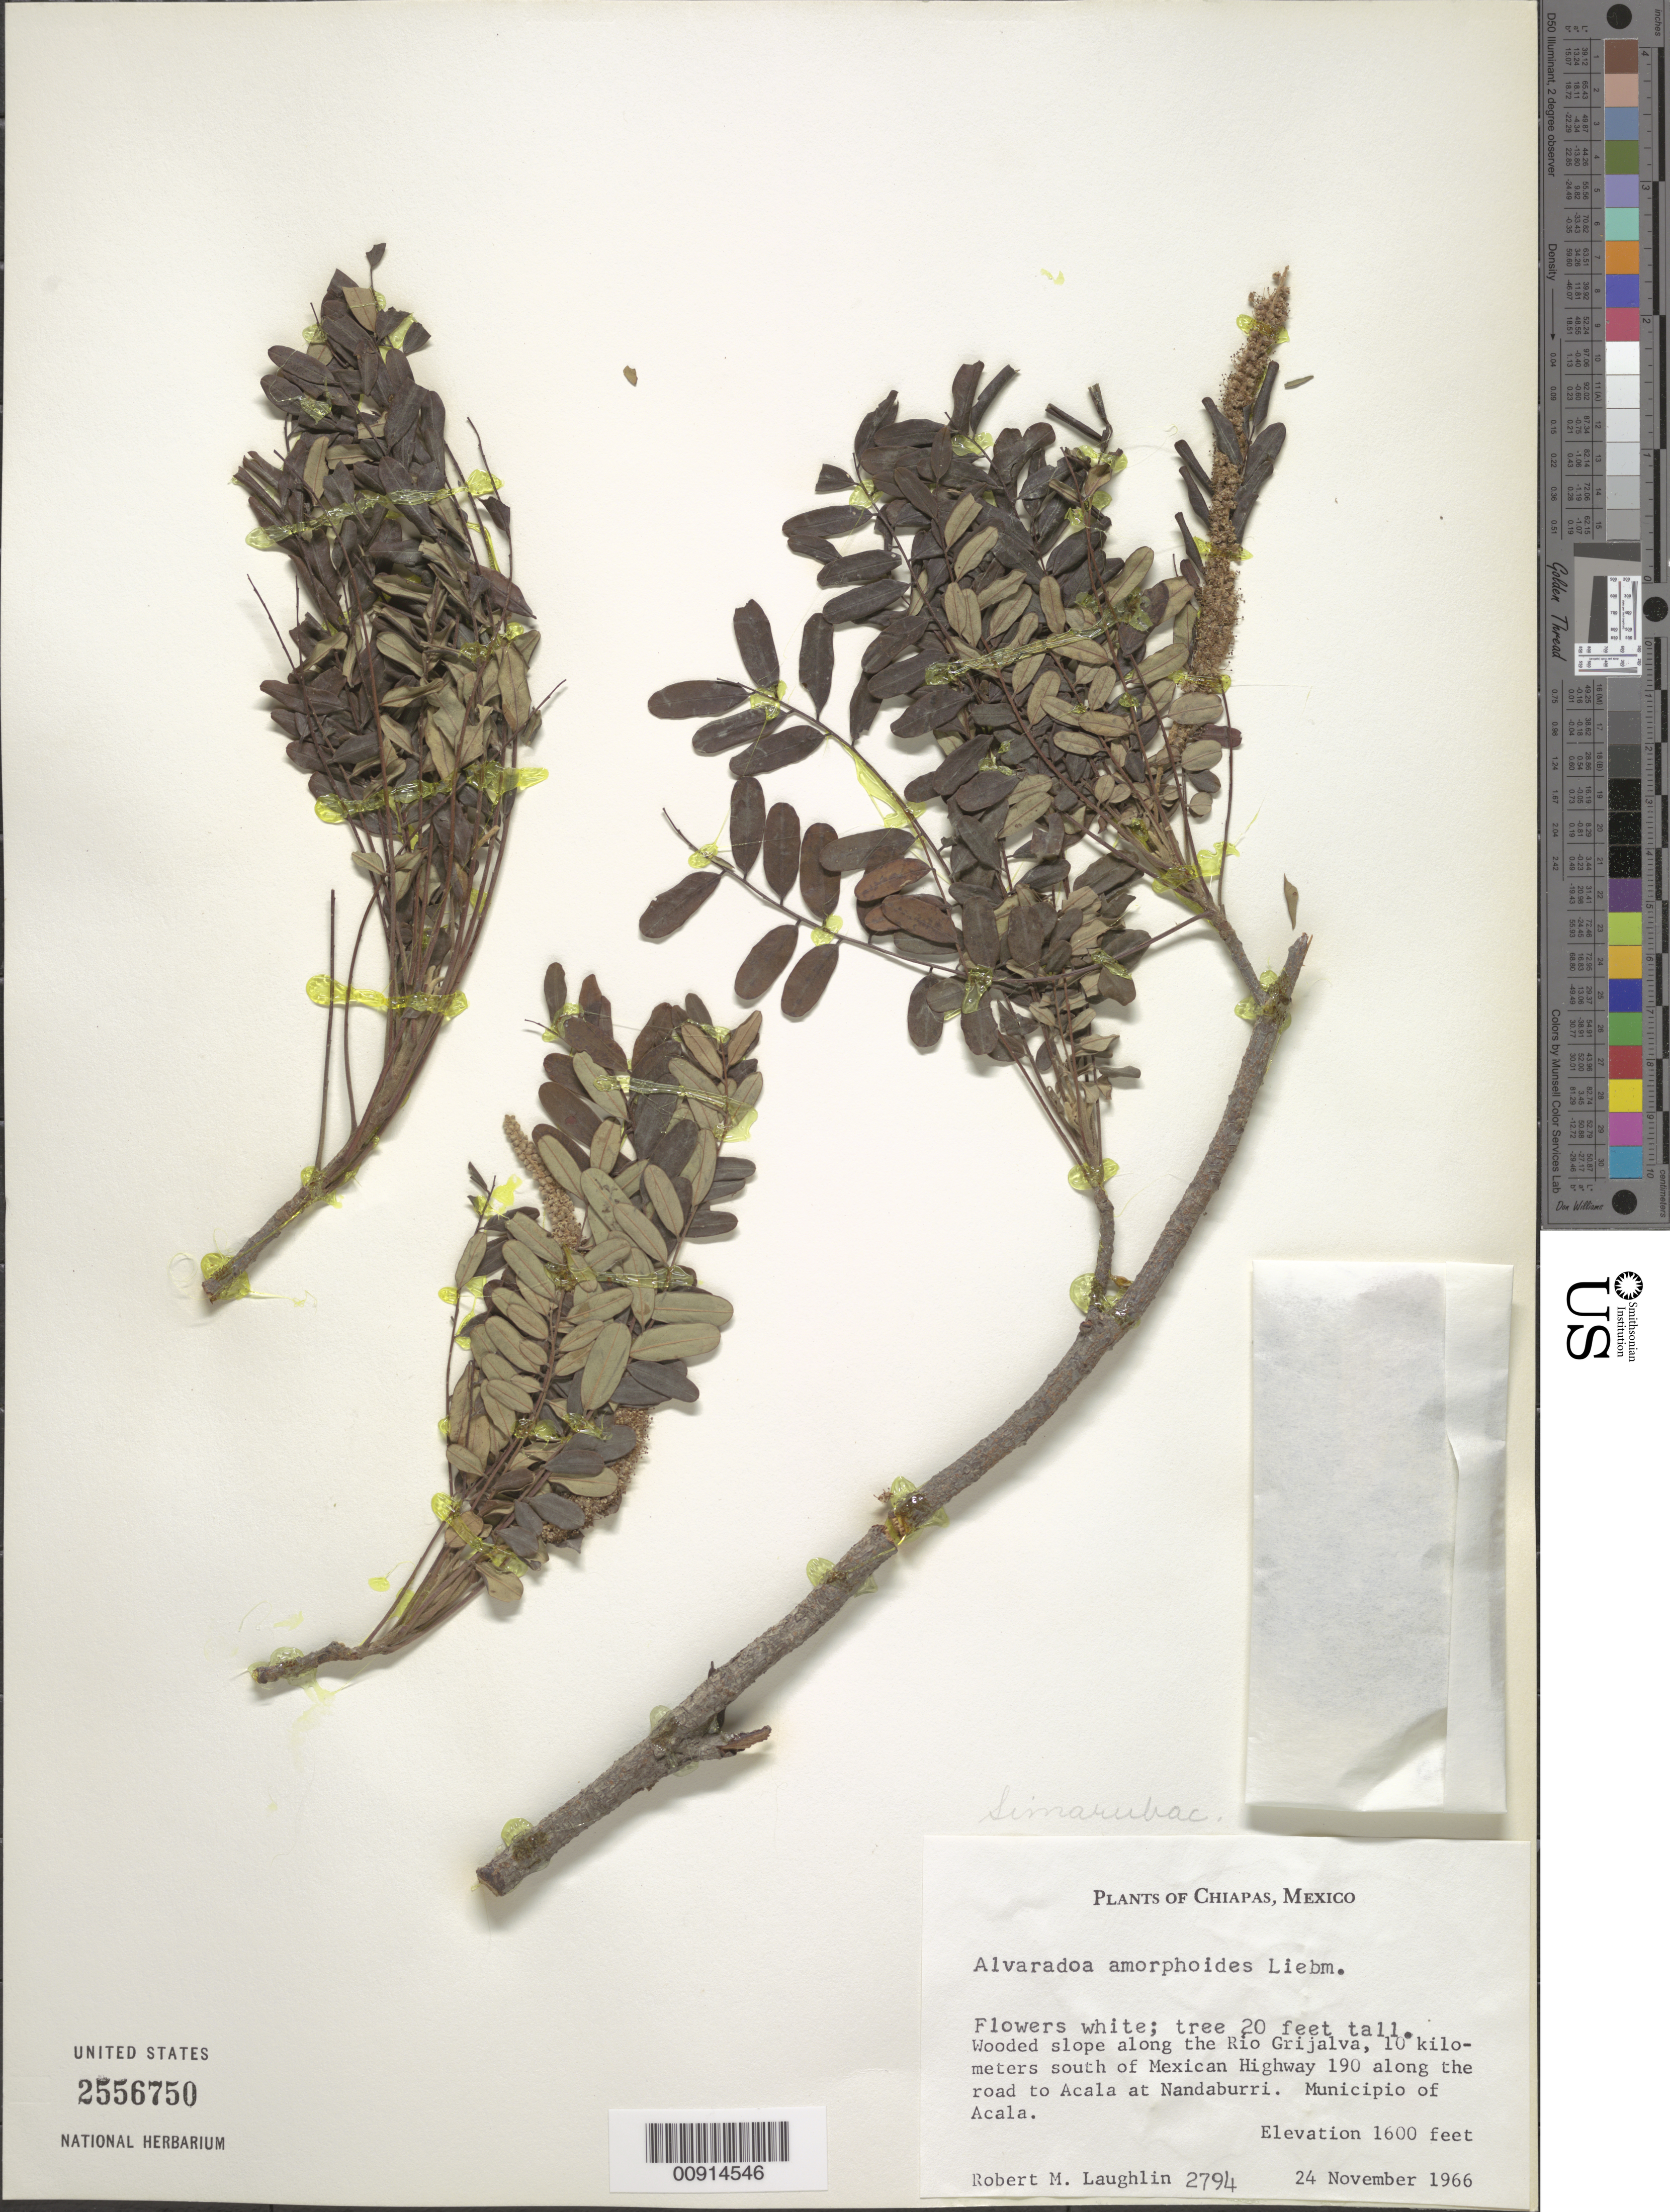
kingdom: Plantae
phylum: Tracheophyta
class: Magnoliopsida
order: Picramniales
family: Picramniaceae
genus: Alvaradoa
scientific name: Alvaradoa amorphoides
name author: Liebm.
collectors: R. M. Laughlin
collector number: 2794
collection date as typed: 24 Nov 1966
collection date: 1966-11-24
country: Mexico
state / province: Chiapas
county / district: Acala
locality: Along the Río Grijalva, 10 kilometers south of Mexican Highway 190 along the road to Acala at Nandaburri. Municipio of Acala, Chiapas.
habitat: Wooded slope along the Río.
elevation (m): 488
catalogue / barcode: US 2556750